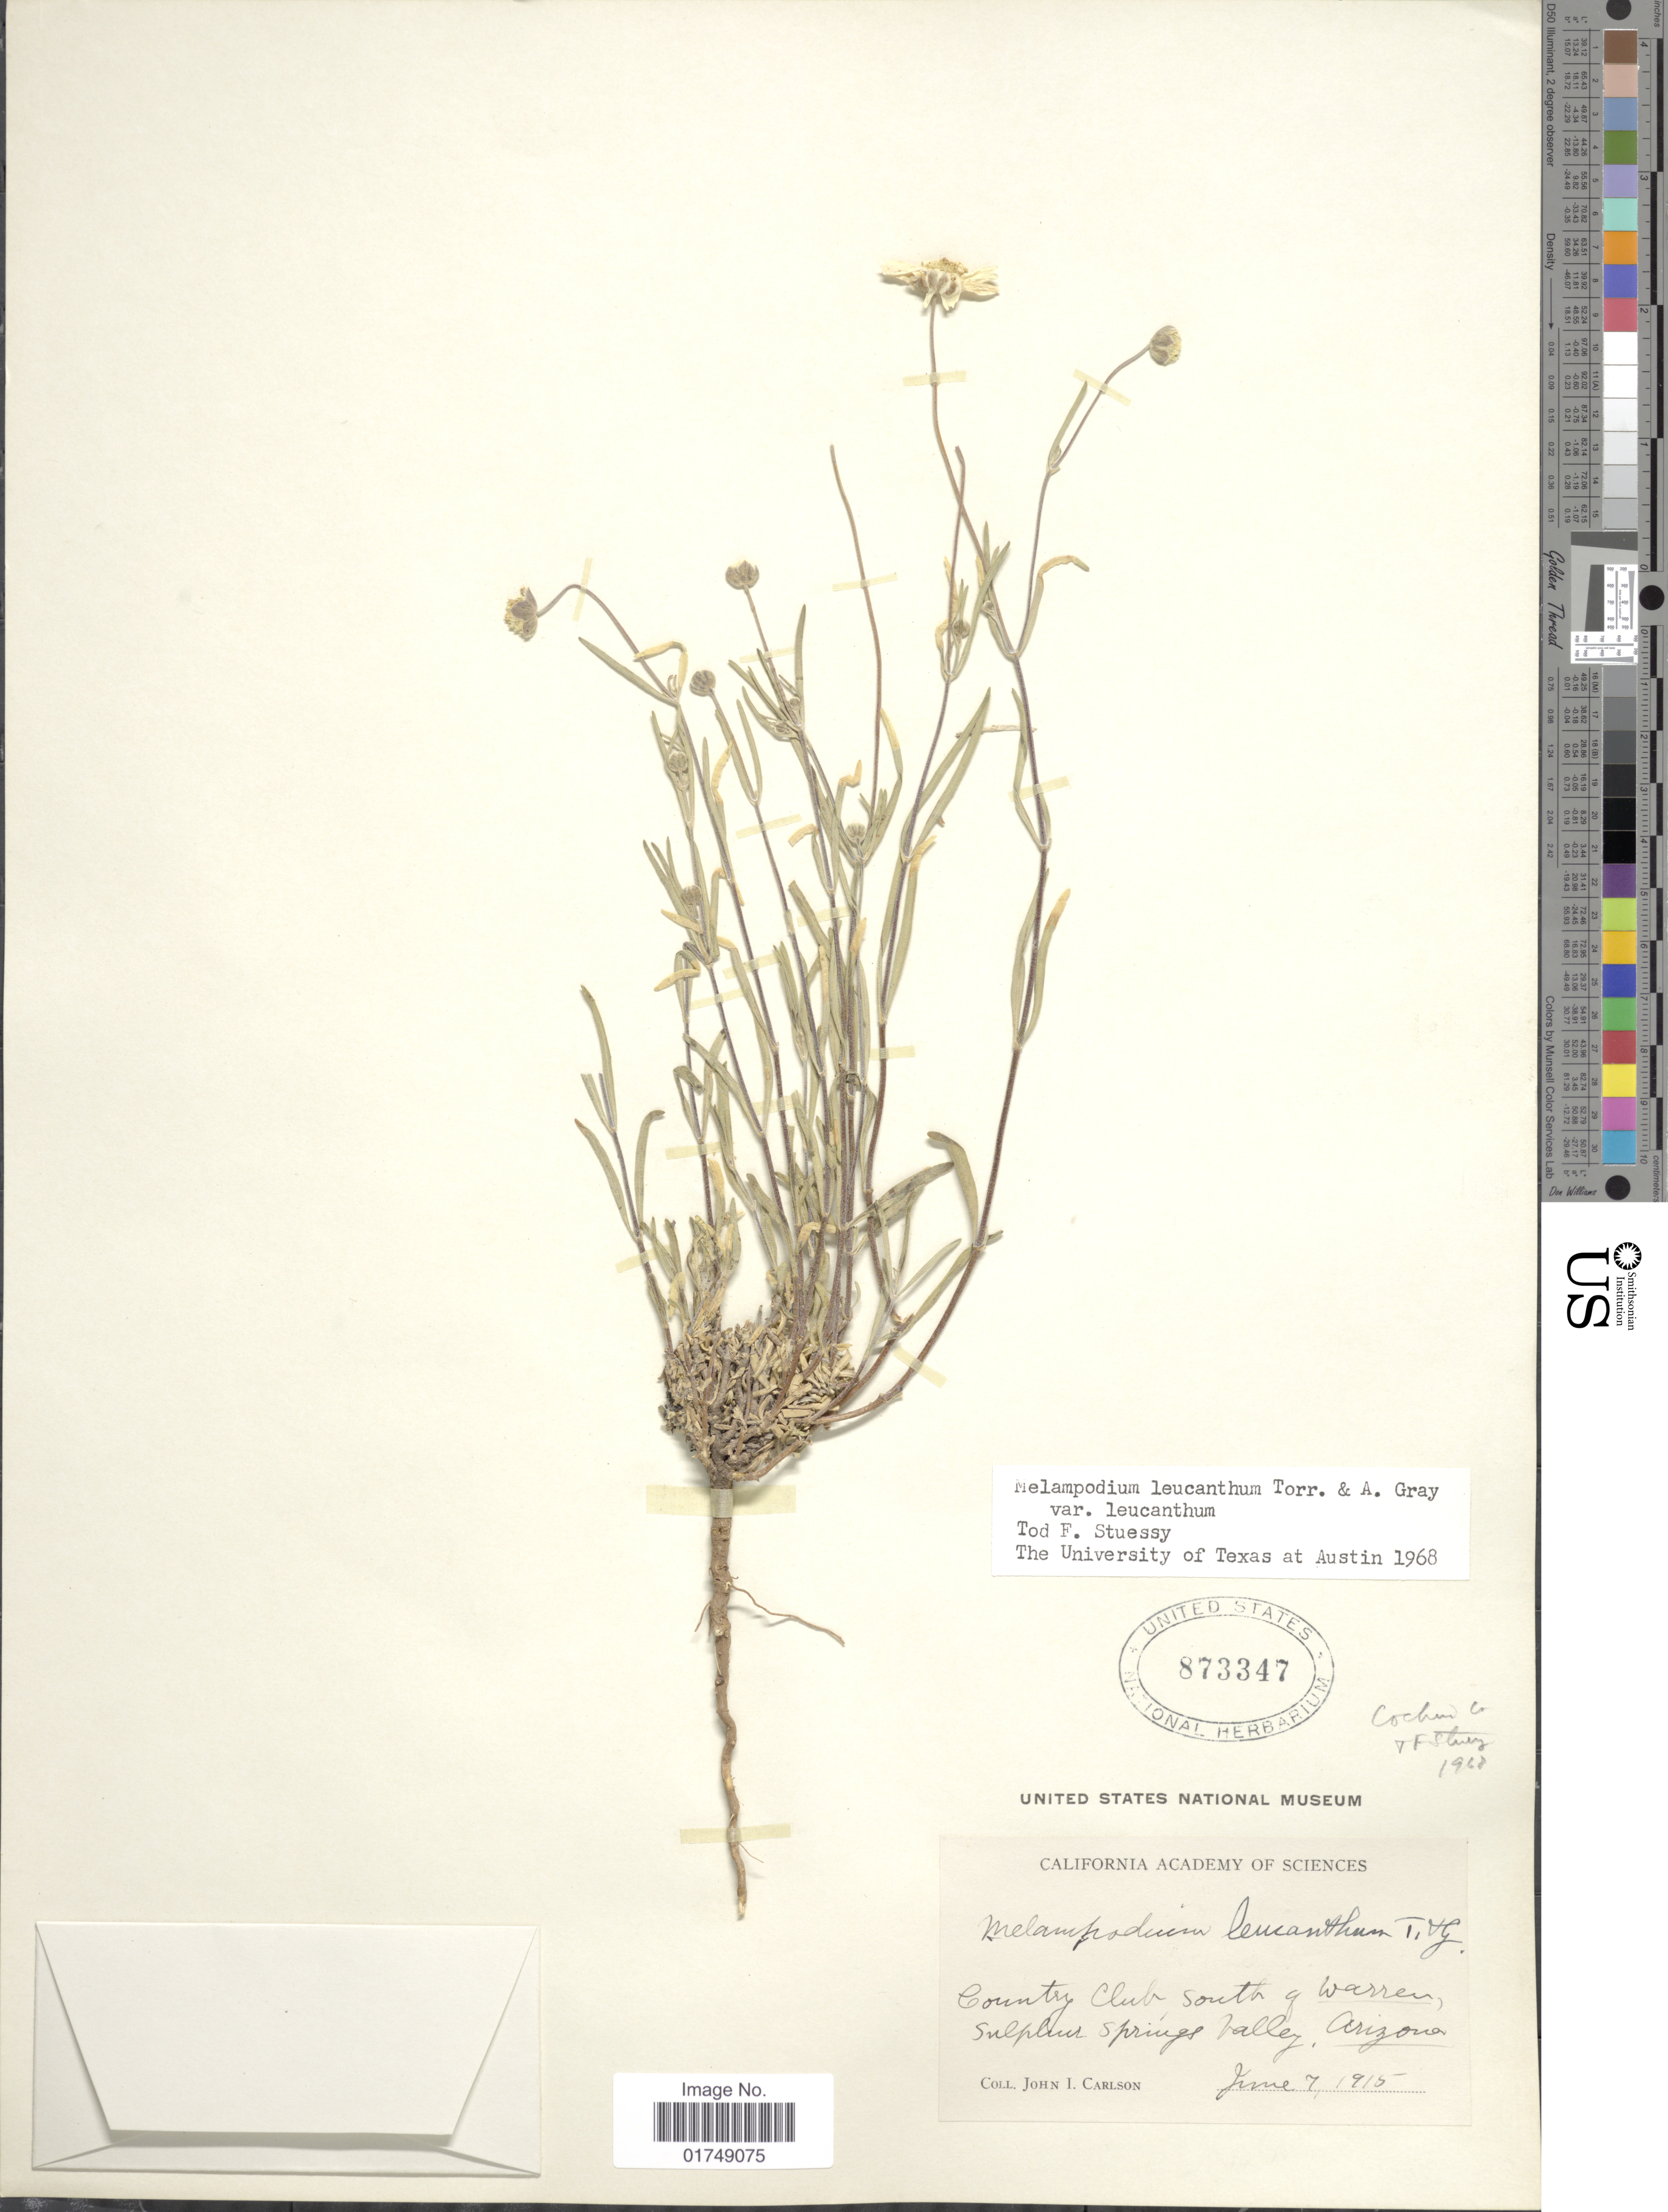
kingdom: Plantae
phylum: Tracheophyta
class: Magnoliopsida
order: Asterales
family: Asteraceae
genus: Melampodium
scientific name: Melampodium leucanthum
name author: Torr. & A. Gray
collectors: J. Carlson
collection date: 1915-06-07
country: United States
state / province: Arizona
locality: Country Club south of Warren, Sulphurs Springs Valley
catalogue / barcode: US 873347